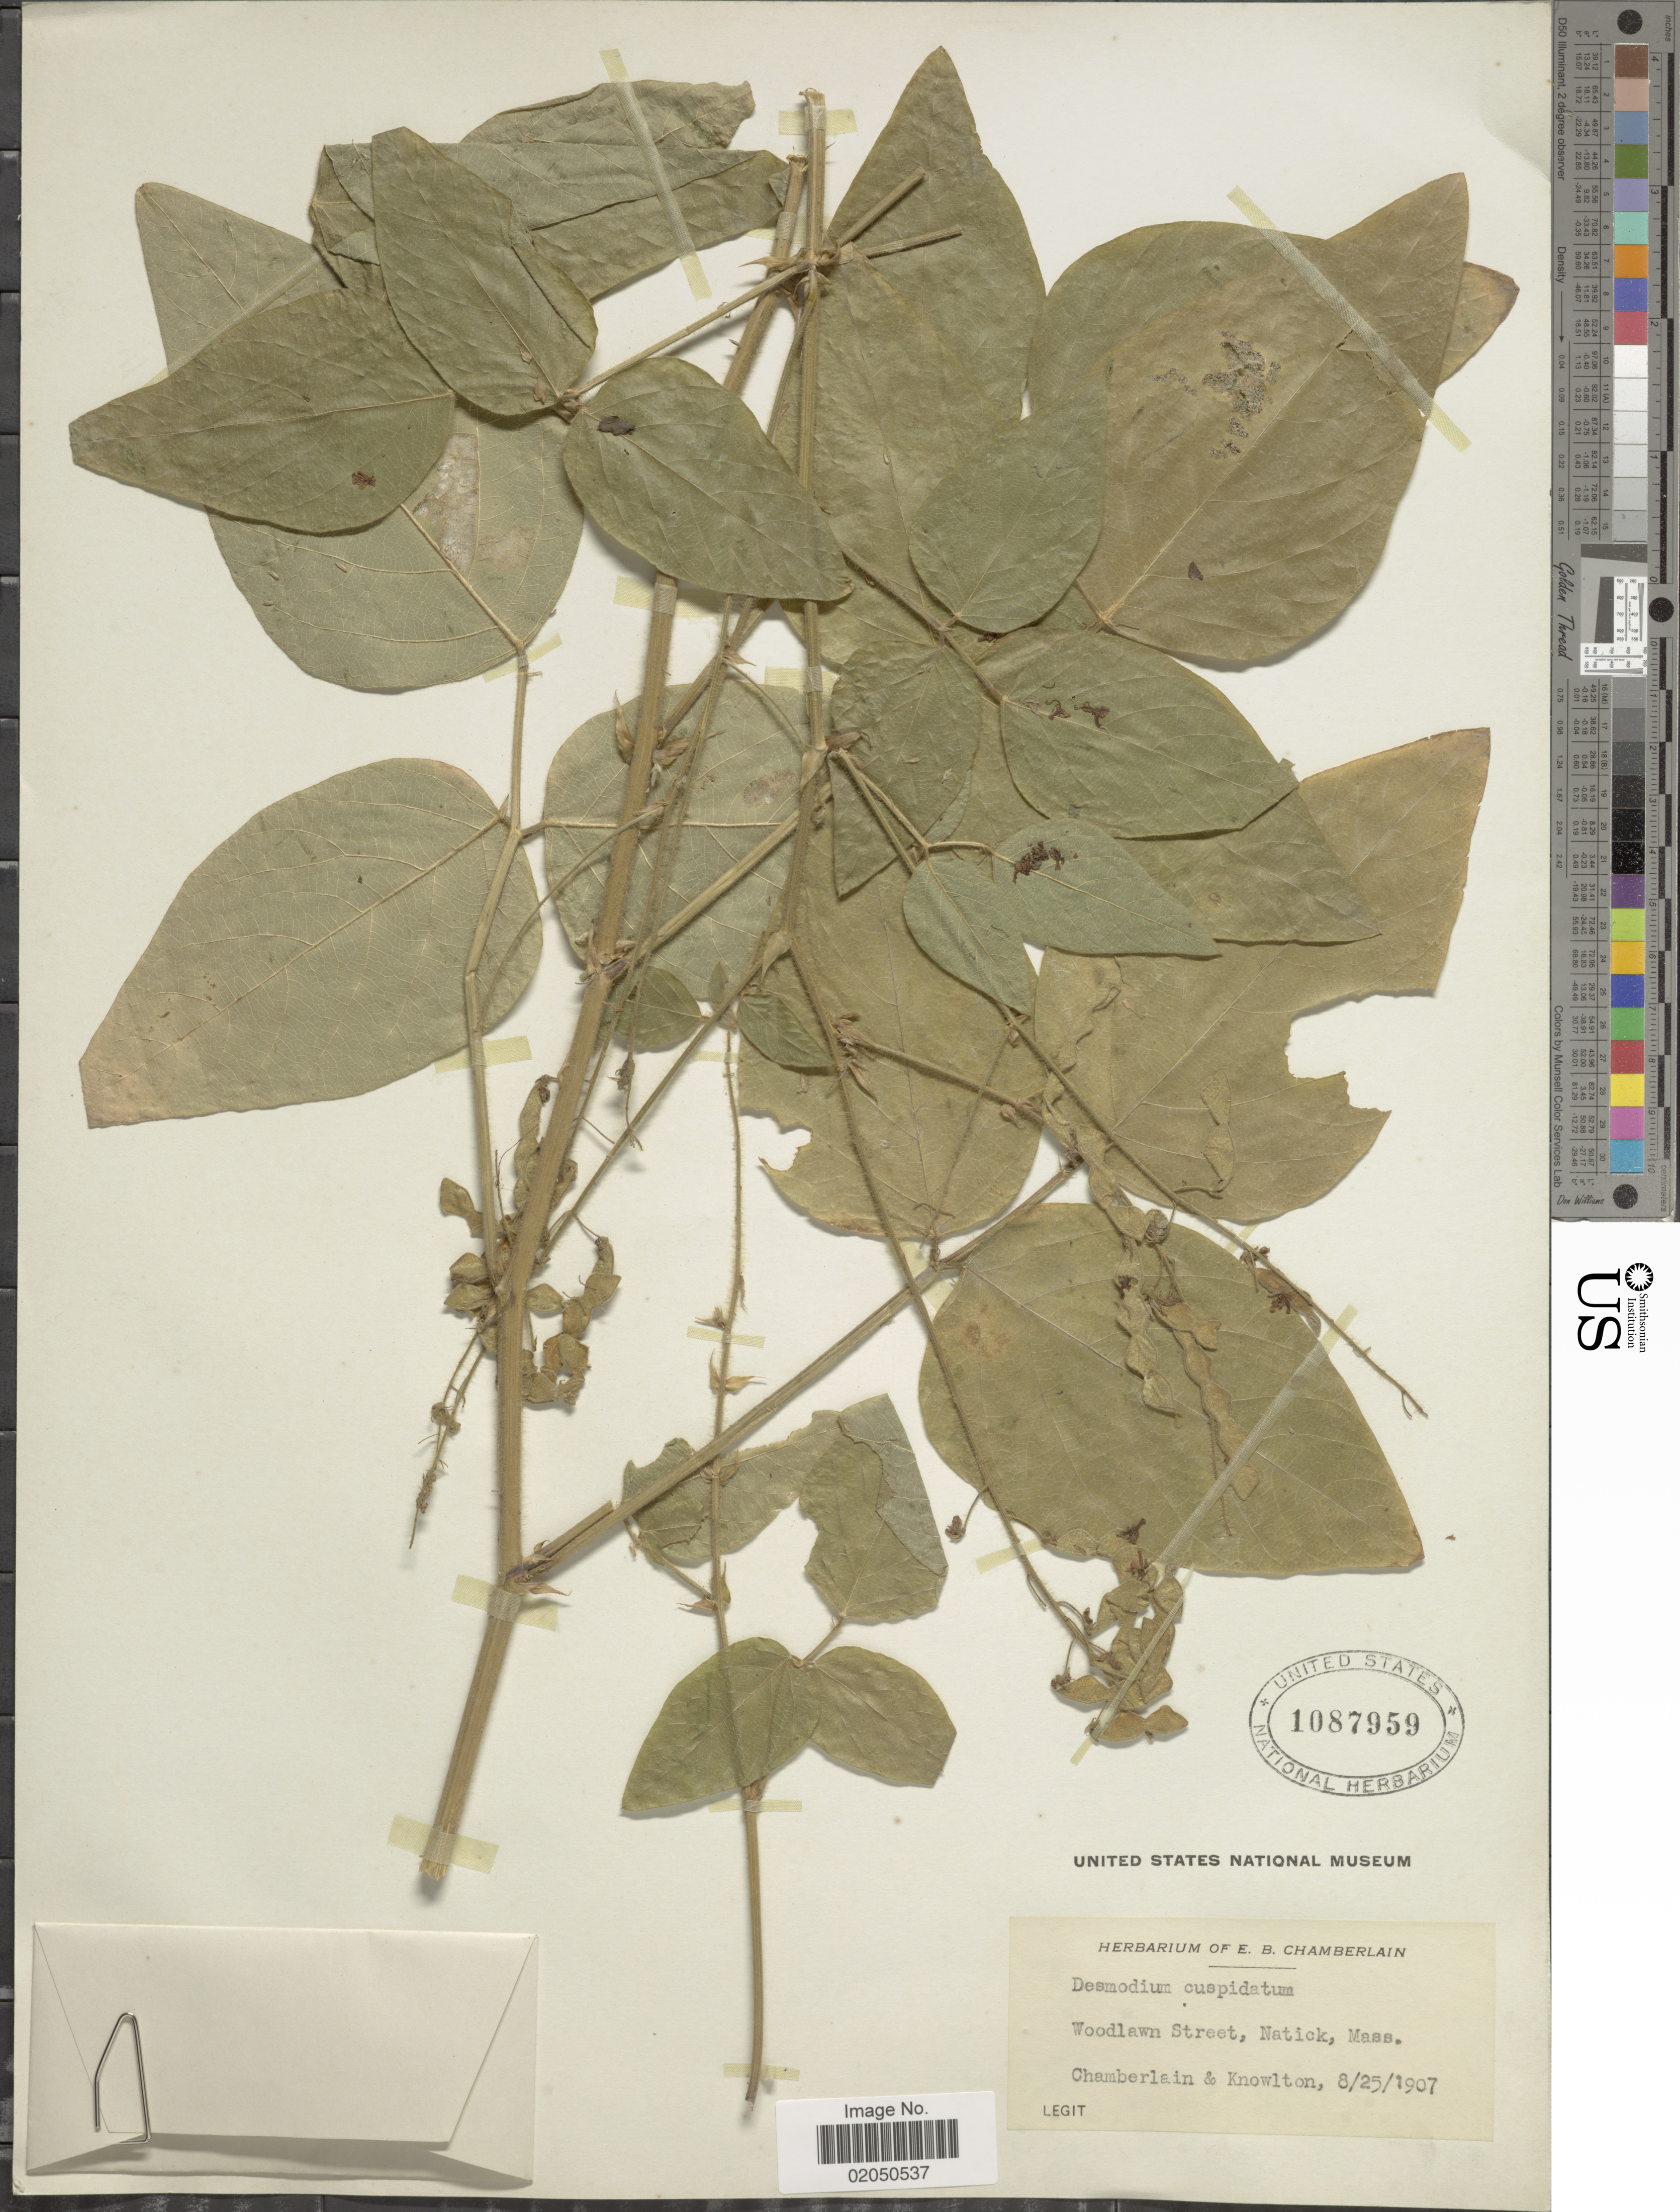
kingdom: Plantae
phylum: Tracheophyta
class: Magnoliopsida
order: Fabales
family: Fabaceae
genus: Desmodium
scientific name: Desmodium cuspidatum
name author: (Muhl. ex Willd.) Loudon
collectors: -. Chamberlain & -. Knowlton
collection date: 1907-08-25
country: United States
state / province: Massachusetts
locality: Woodlawn Street, Natick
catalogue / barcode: US 1087959